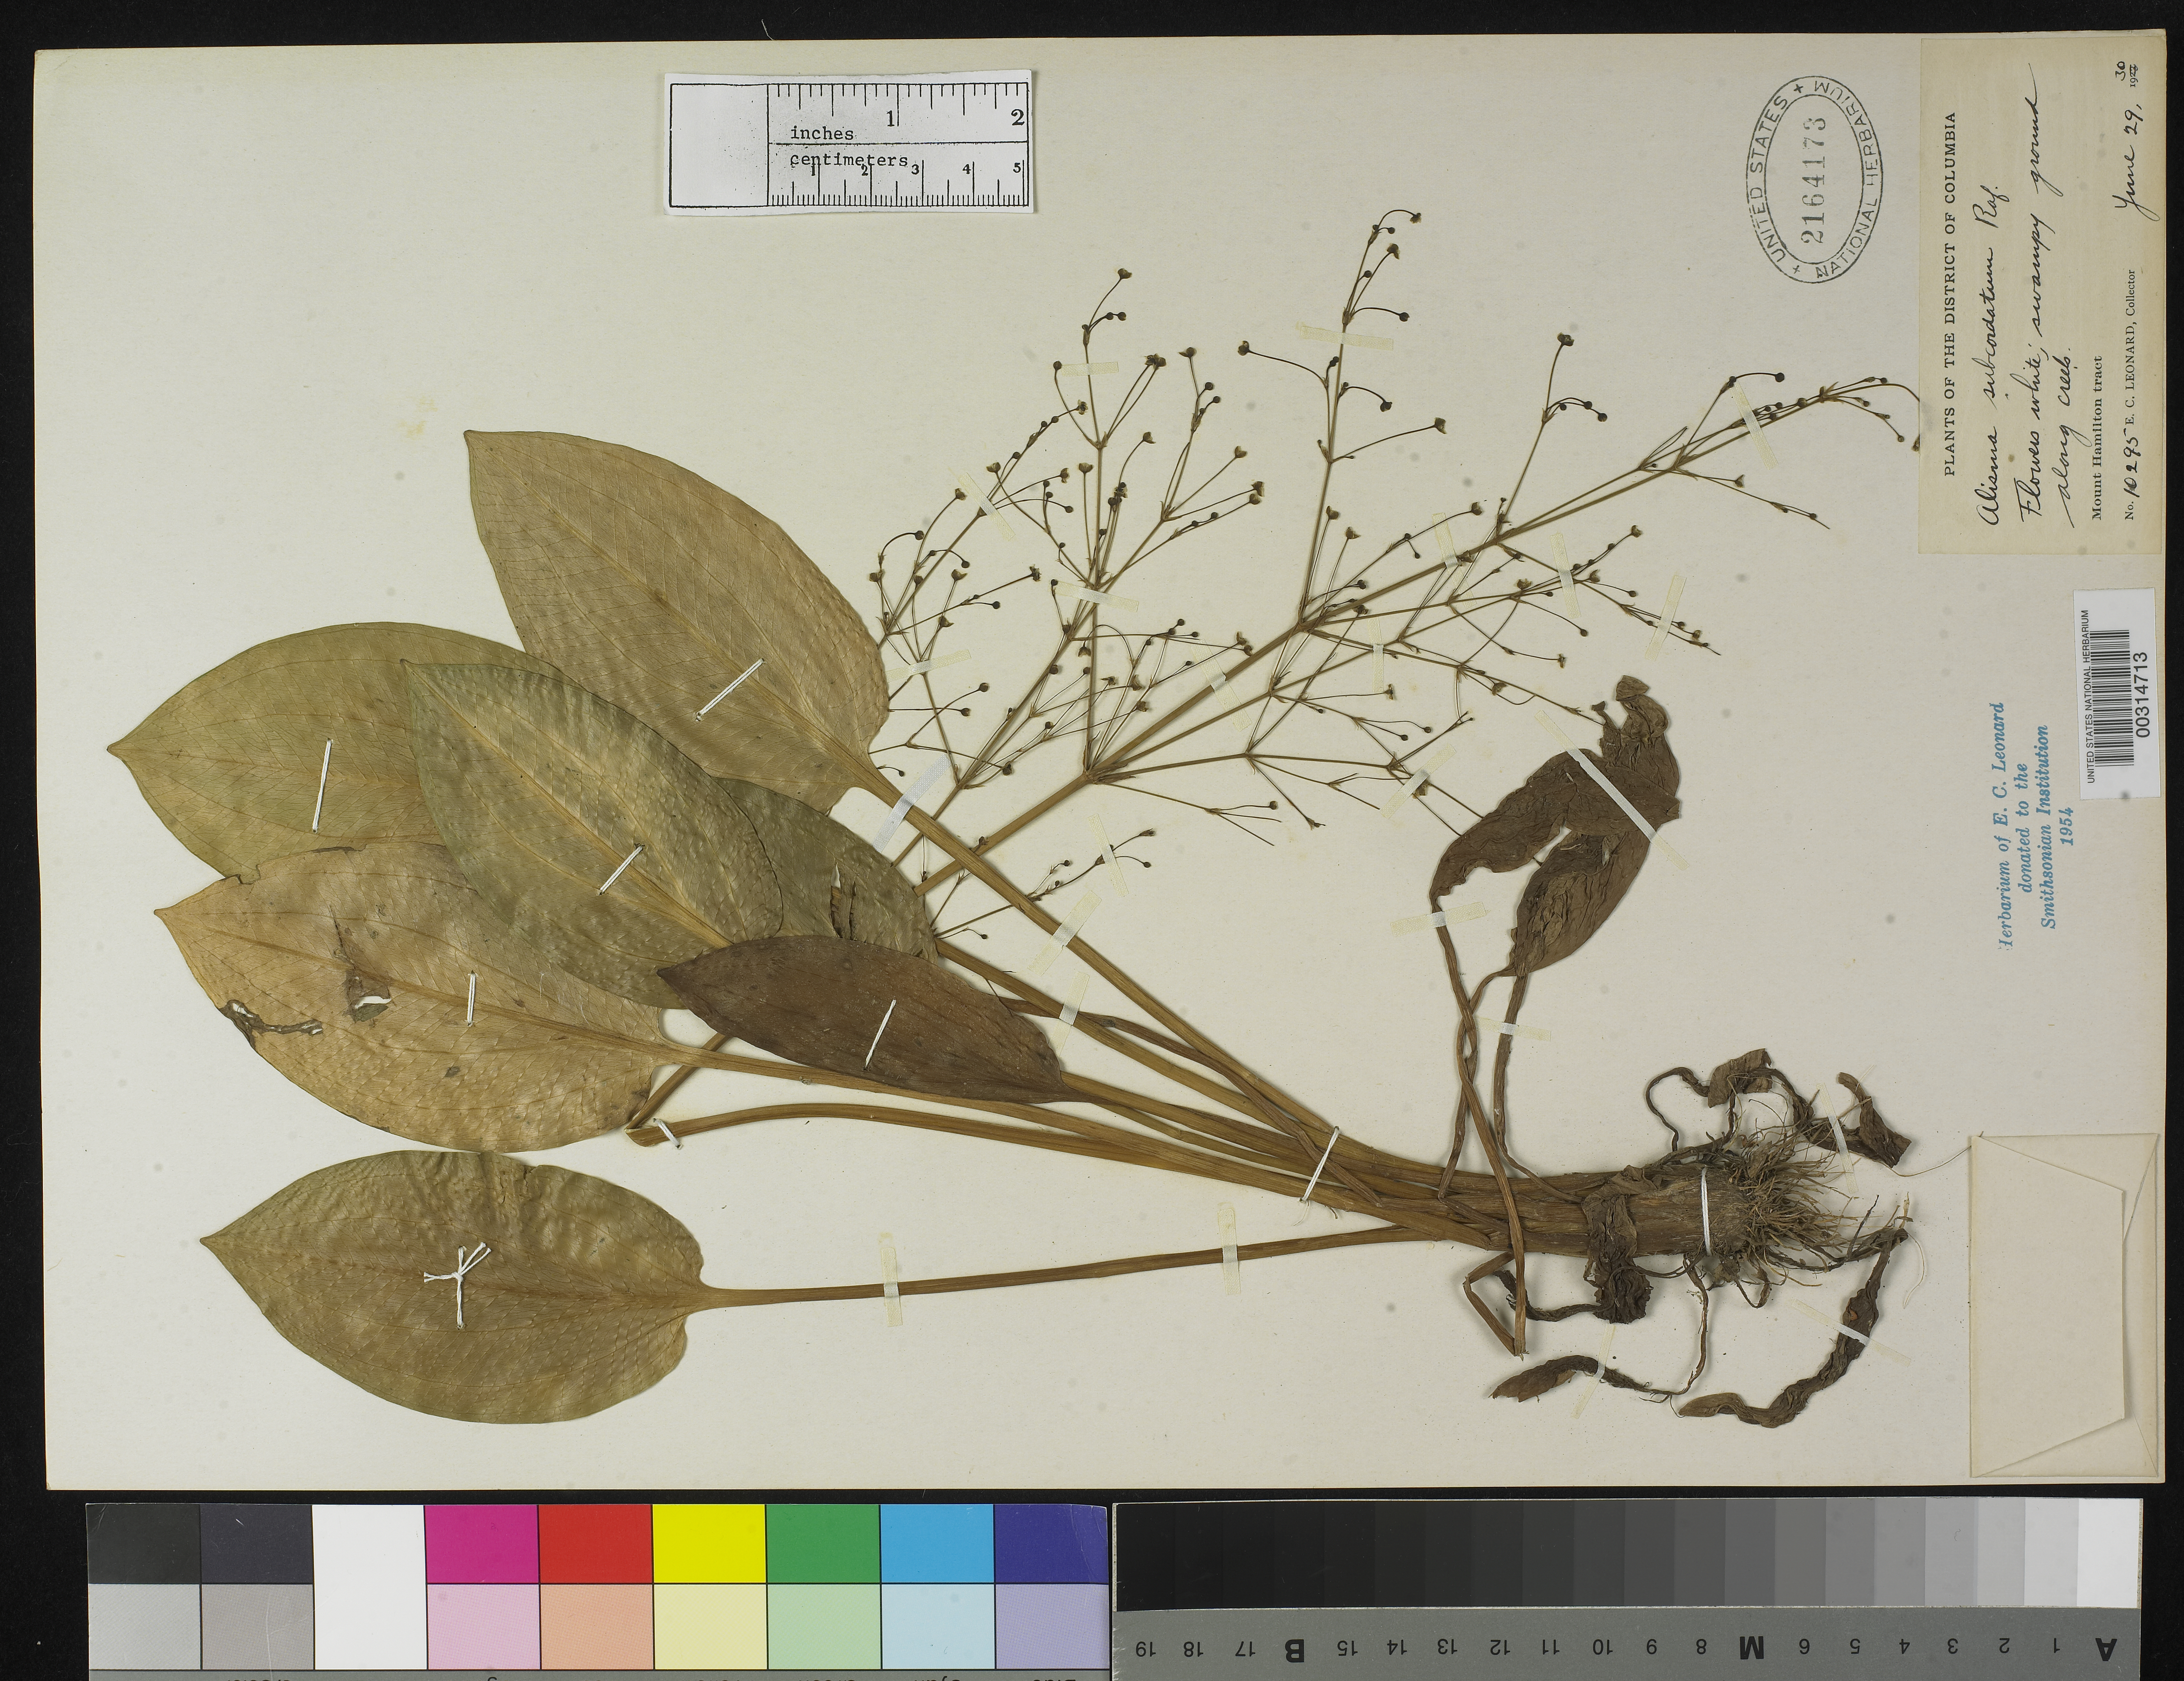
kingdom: Plantae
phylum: Tracheophyta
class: Liliopsida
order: Alismatales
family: Alismataceae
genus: Alisma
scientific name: Alisma subcordatum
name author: Raf.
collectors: E. C. Leonard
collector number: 10295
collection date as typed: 29 Jun 1930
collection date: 1930-06-29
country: United States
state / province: District of Columbia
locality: Mount Hamilton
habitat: Along creek, swampy ground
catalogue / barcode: US 2164173